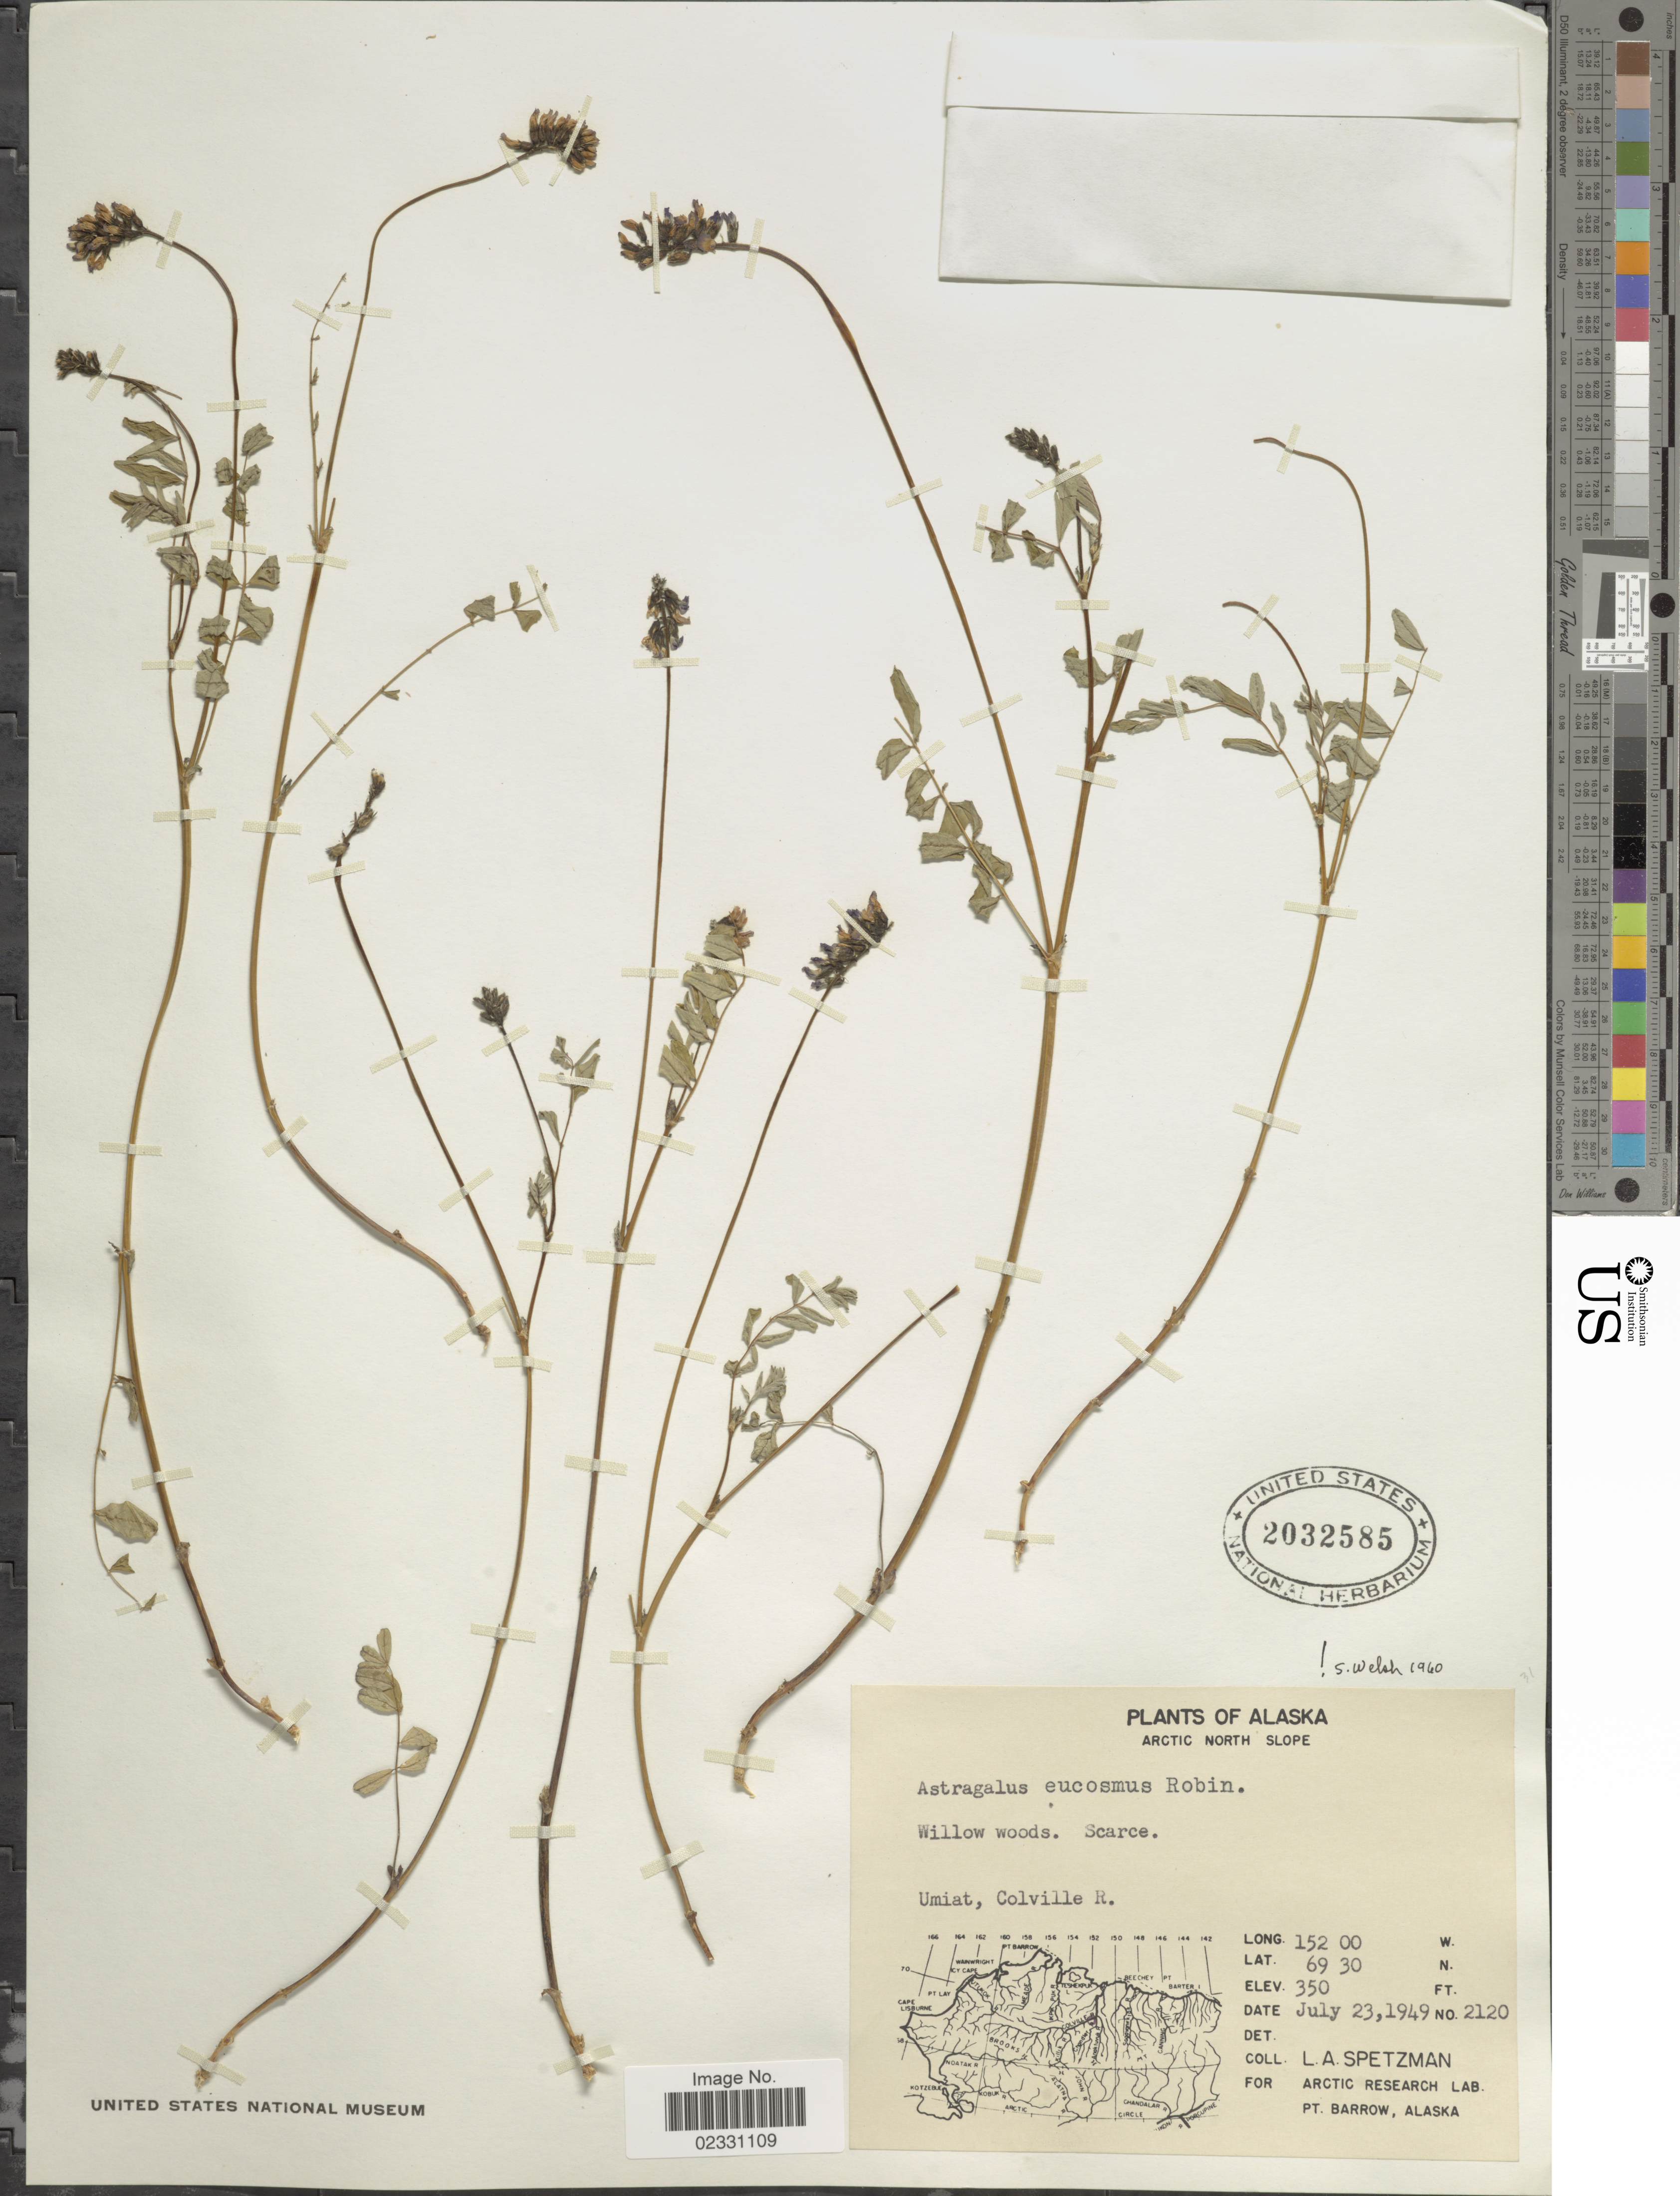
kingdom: Plantae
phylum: Tracheophyta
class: Magnoliopsida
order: Fabales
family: Fabaceae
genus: Astragalus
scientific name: Astragalus eucosmus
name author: B.L. Rob.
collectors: L. Spetzman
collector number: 2120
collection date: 1949-07-23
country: United States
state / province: Alaska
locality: Arctic North Slope. Umiat, Colville R.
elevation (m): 107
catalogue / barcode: US 2032585